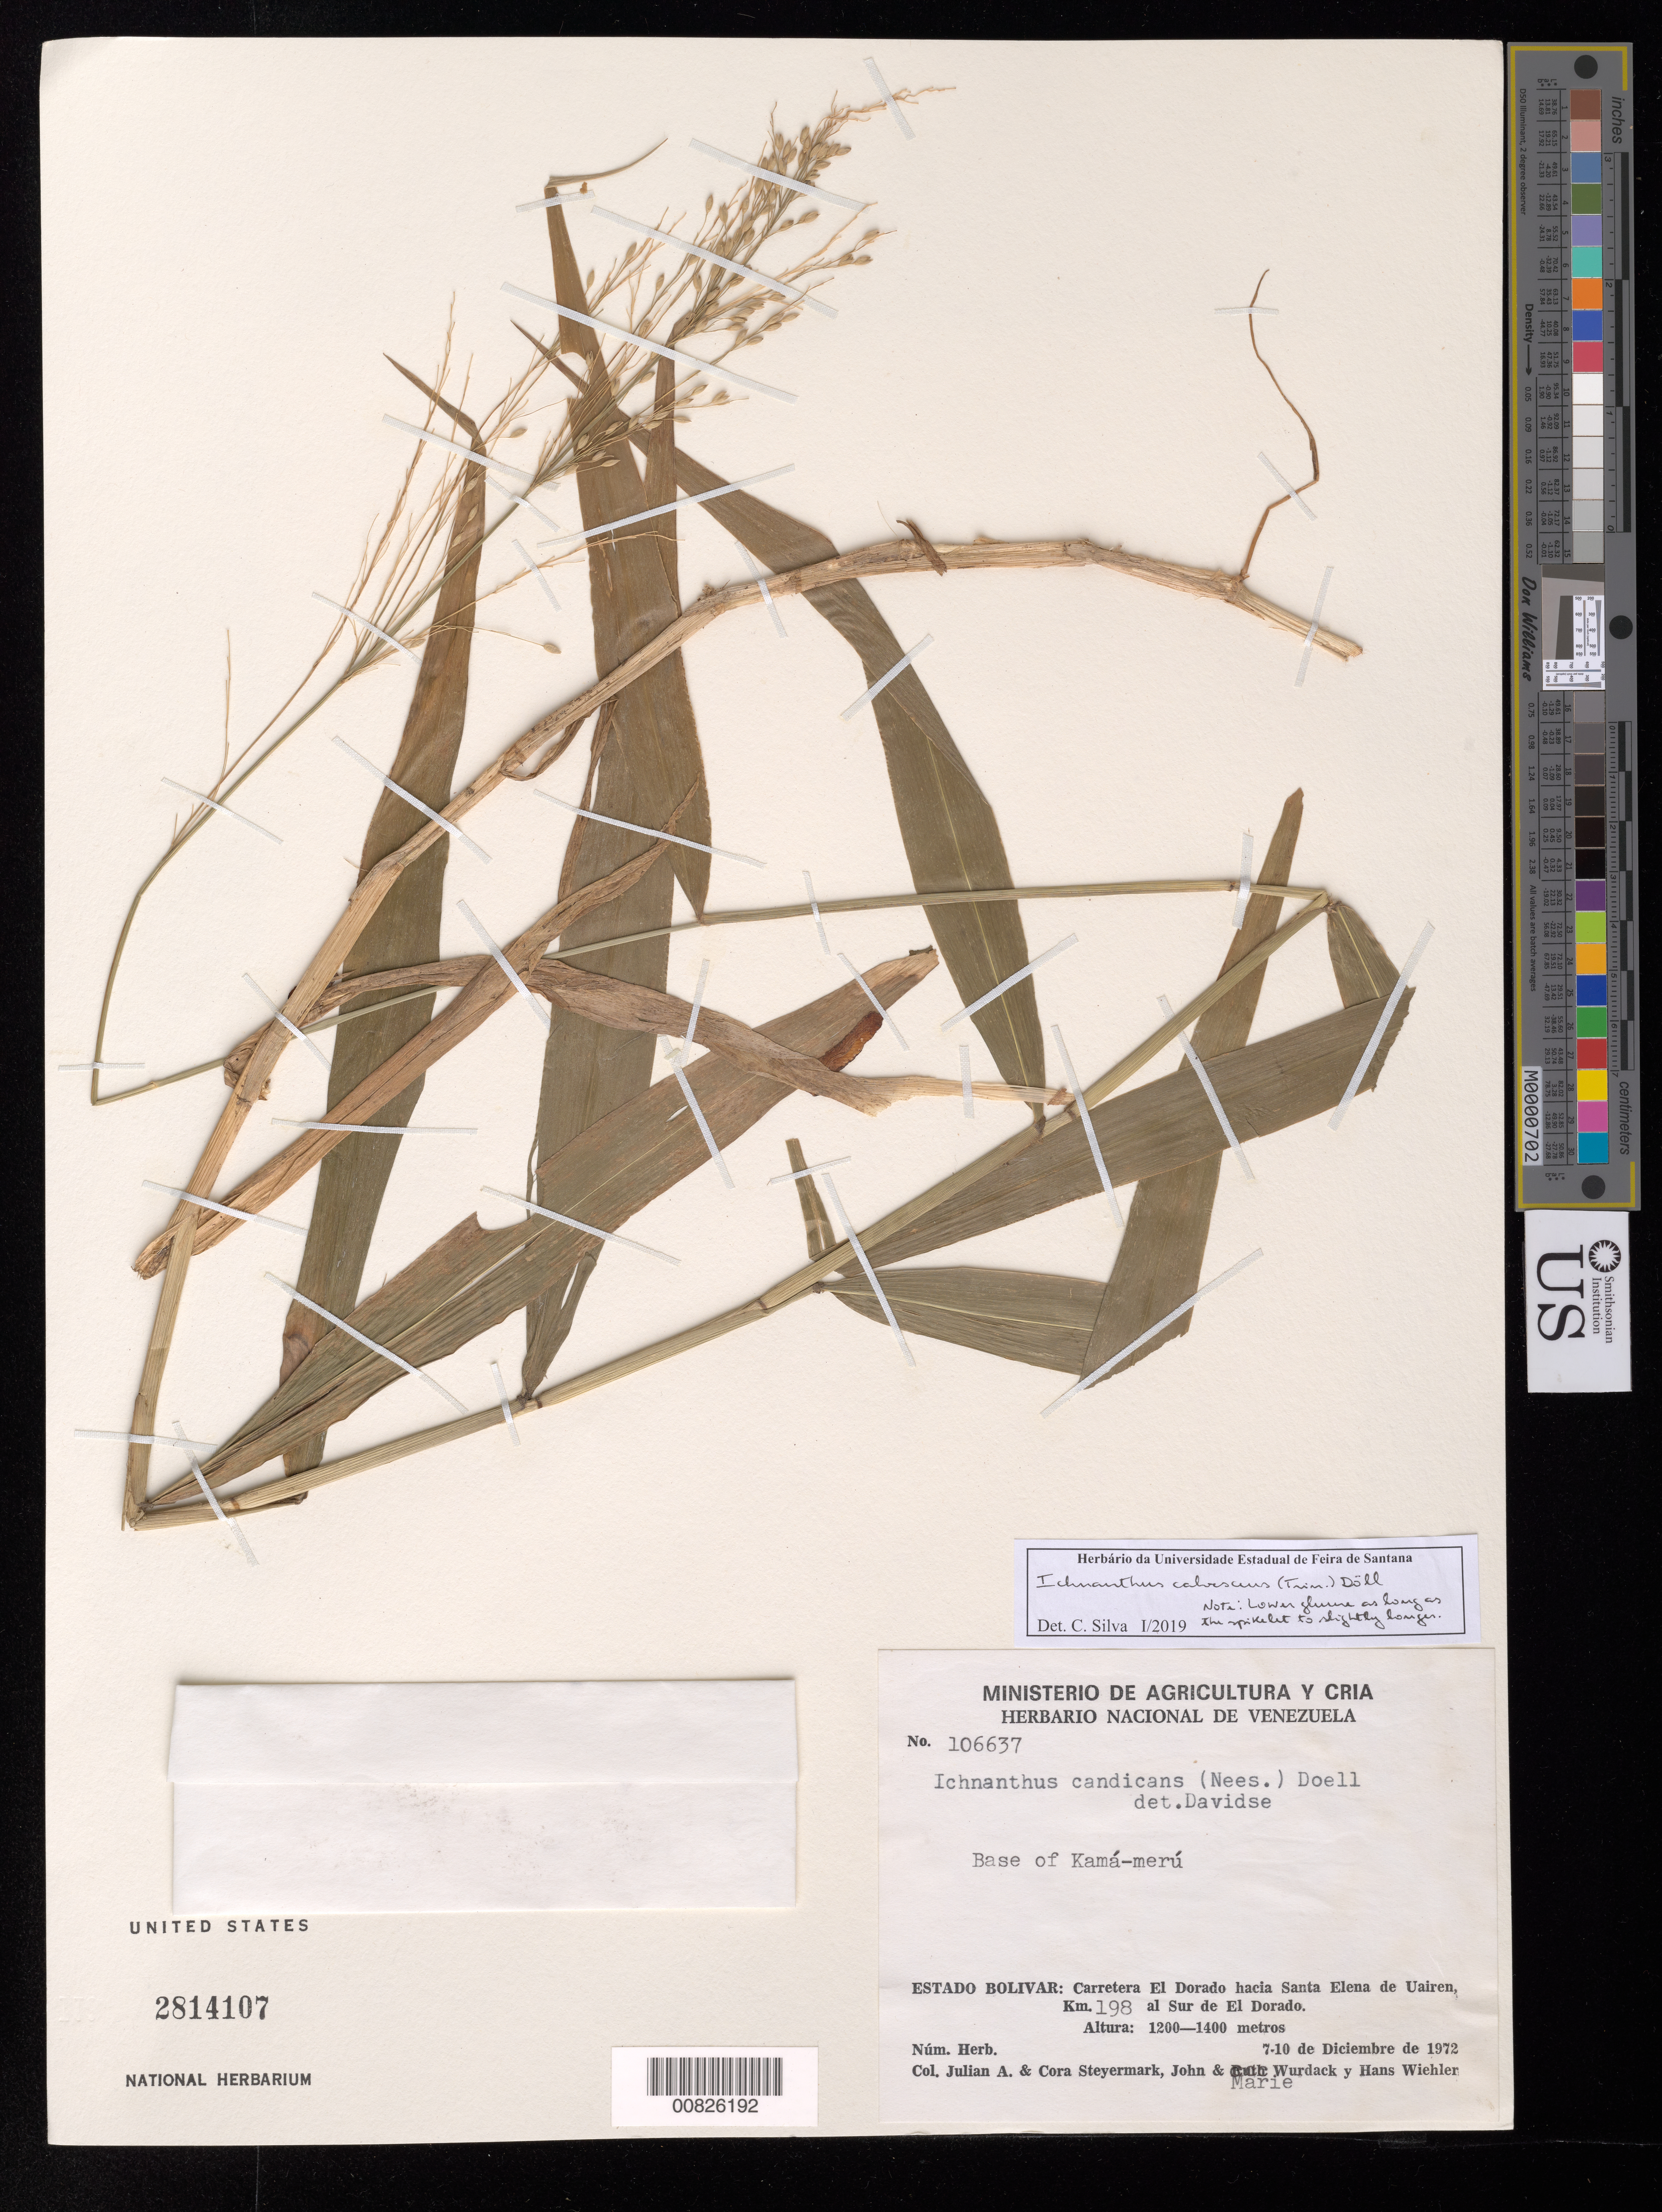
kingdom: Plantae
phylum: Tracheophyta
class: Liliopsida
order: Poales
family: Poaceae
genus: Ichnanthus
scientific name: Ichnanthus candicans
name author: (Nees) Döll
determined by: Davidse, Gerrit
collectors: J. Steyermark, C. Steyermark, J. J. Wurdack & M. L. Wurdack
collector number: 106637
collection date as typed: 7-Dec-72 to 10-Dec-72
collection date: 1972-12-07/1972-12-10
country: Venezuela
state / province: Bolívar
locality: Carretera El Dorado hacia Santa Elena de Uarien, km 198 al Sur de El Dorado, base of Kamá-kamá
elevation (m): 1200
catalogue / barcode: US 2814107